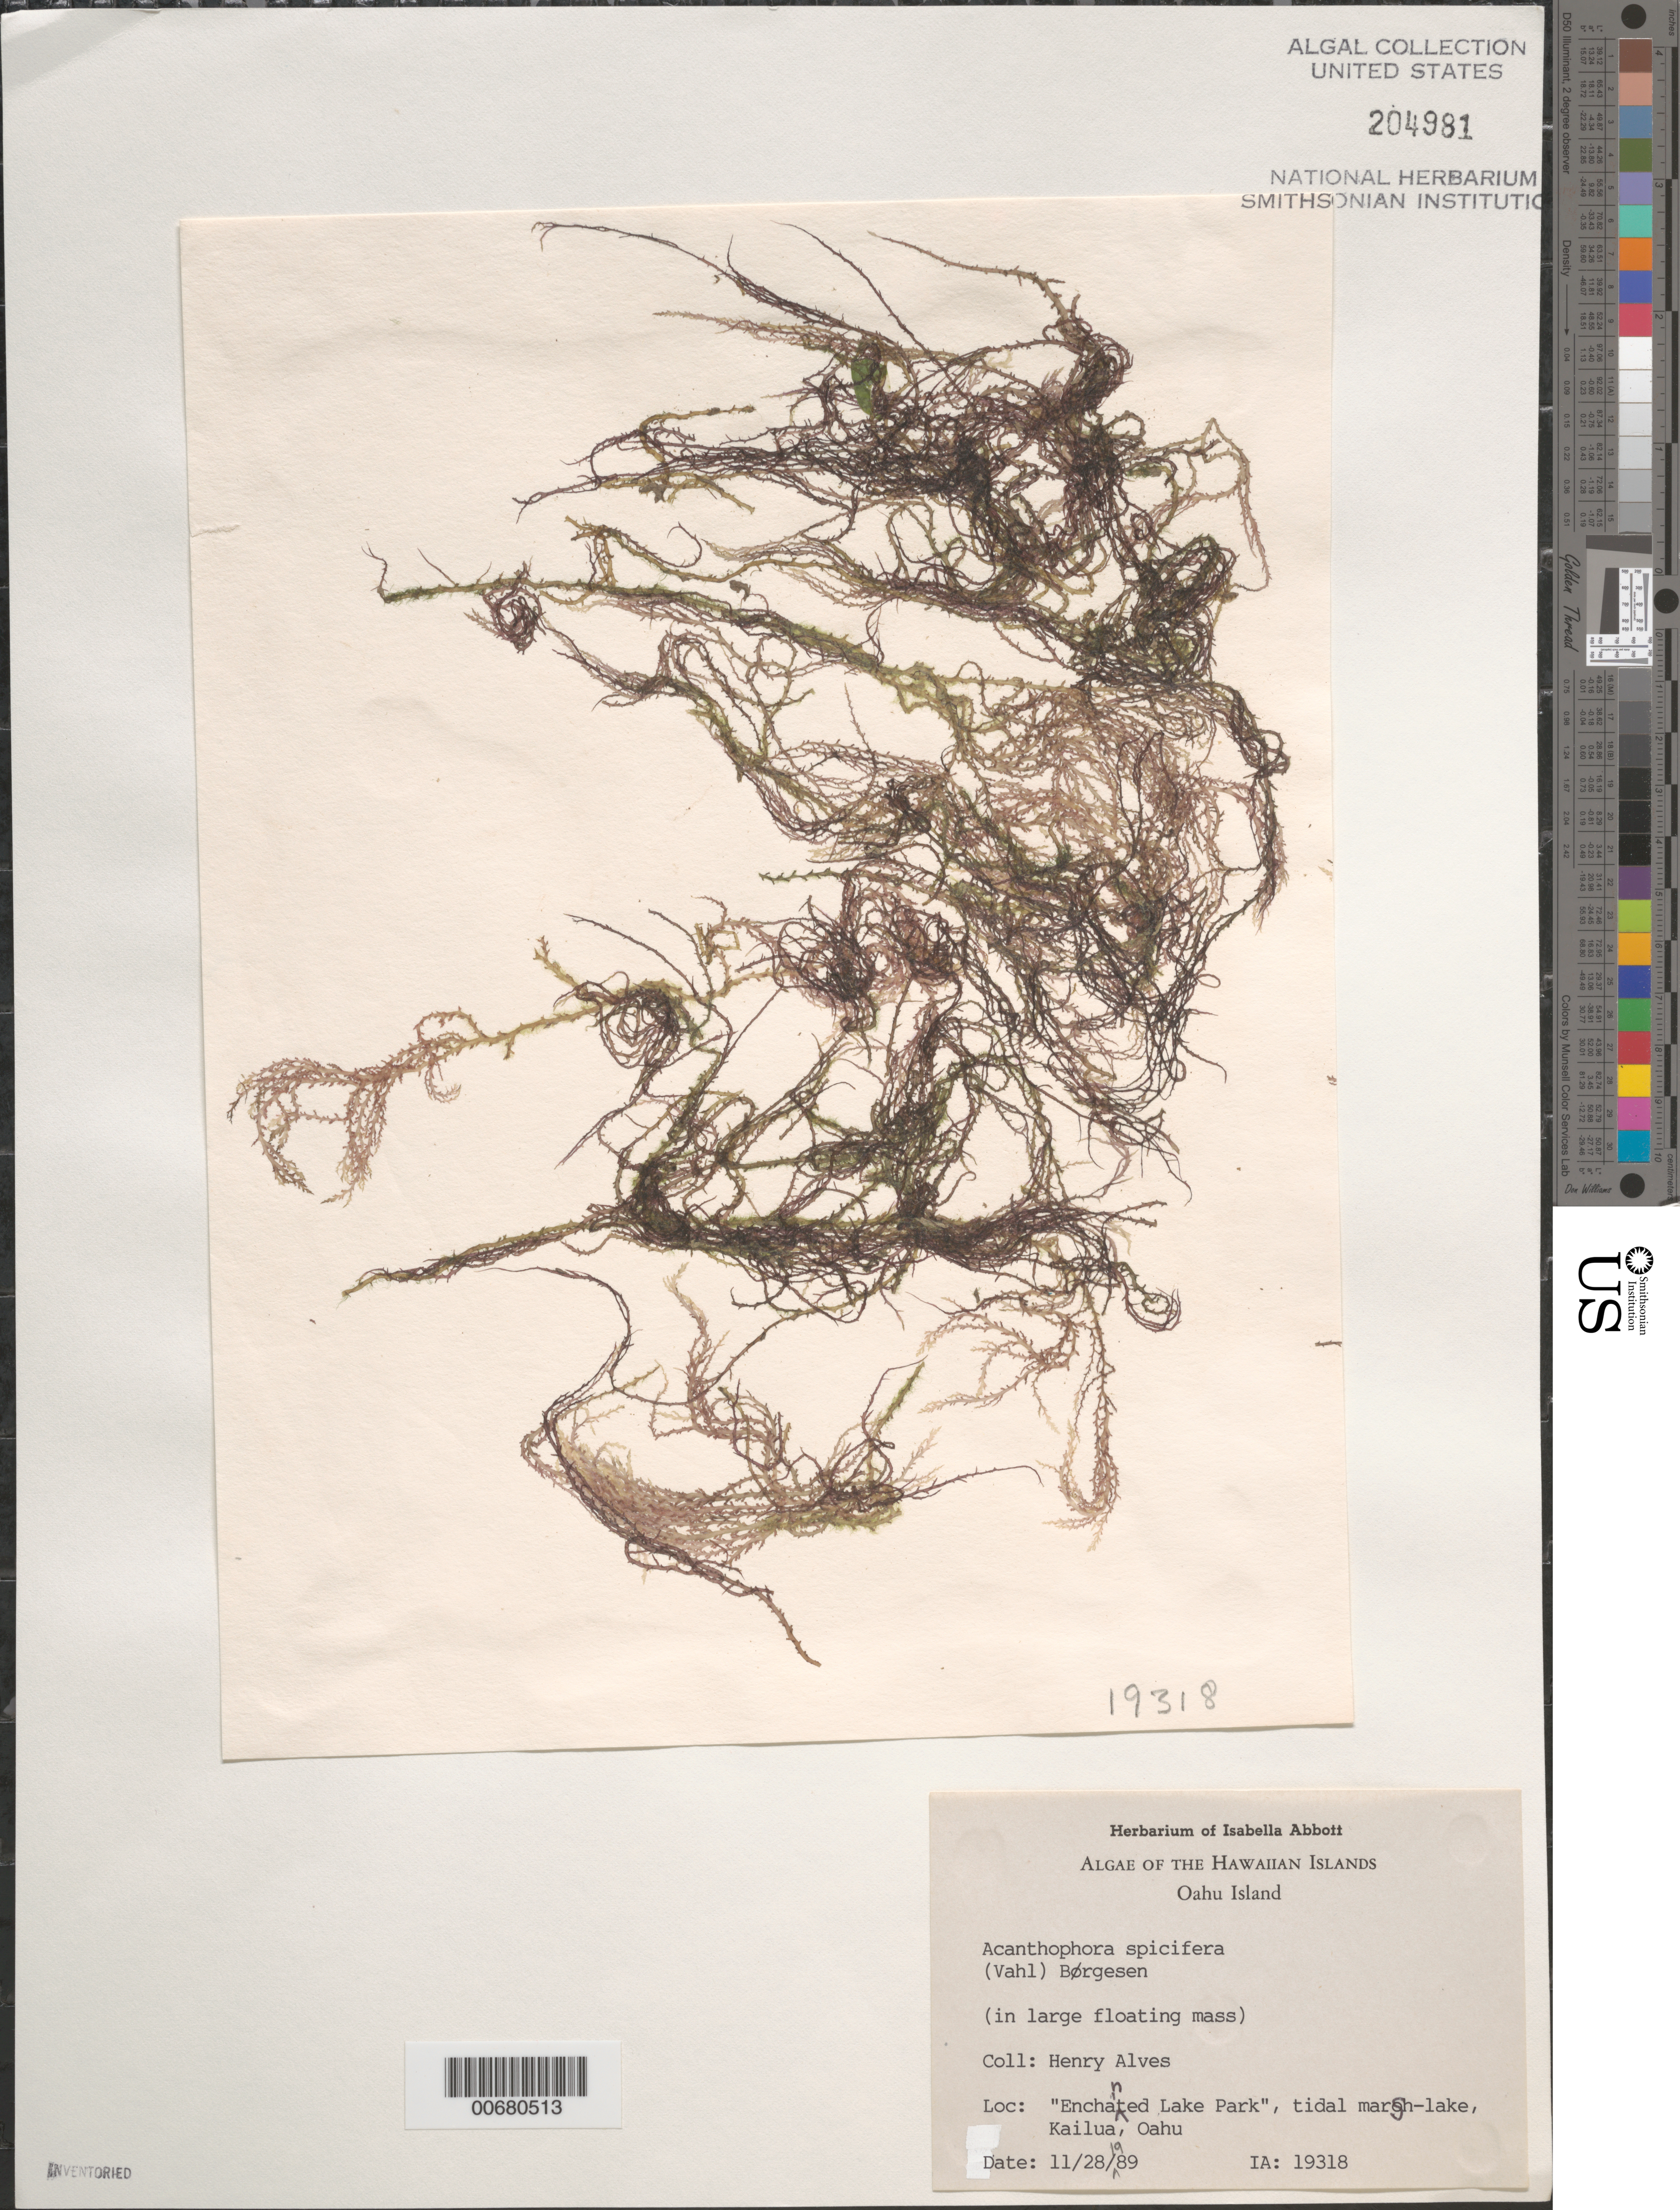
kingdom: Plantae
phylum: Rhodophyta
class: Florideophyceae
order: Ceramiales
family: Rhodomelaceae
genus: Acanthophora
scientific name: Acanthophora spicifera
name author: (Vahl) Børgesen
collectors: H. Alves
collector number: IAA 19318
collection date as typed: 28 Nov 1989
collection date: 1989-11-28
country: United States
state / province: Hawaii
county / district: Honolulu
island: Oahu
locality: Kailua, Enchanted Lake Park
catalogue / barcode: US 204981